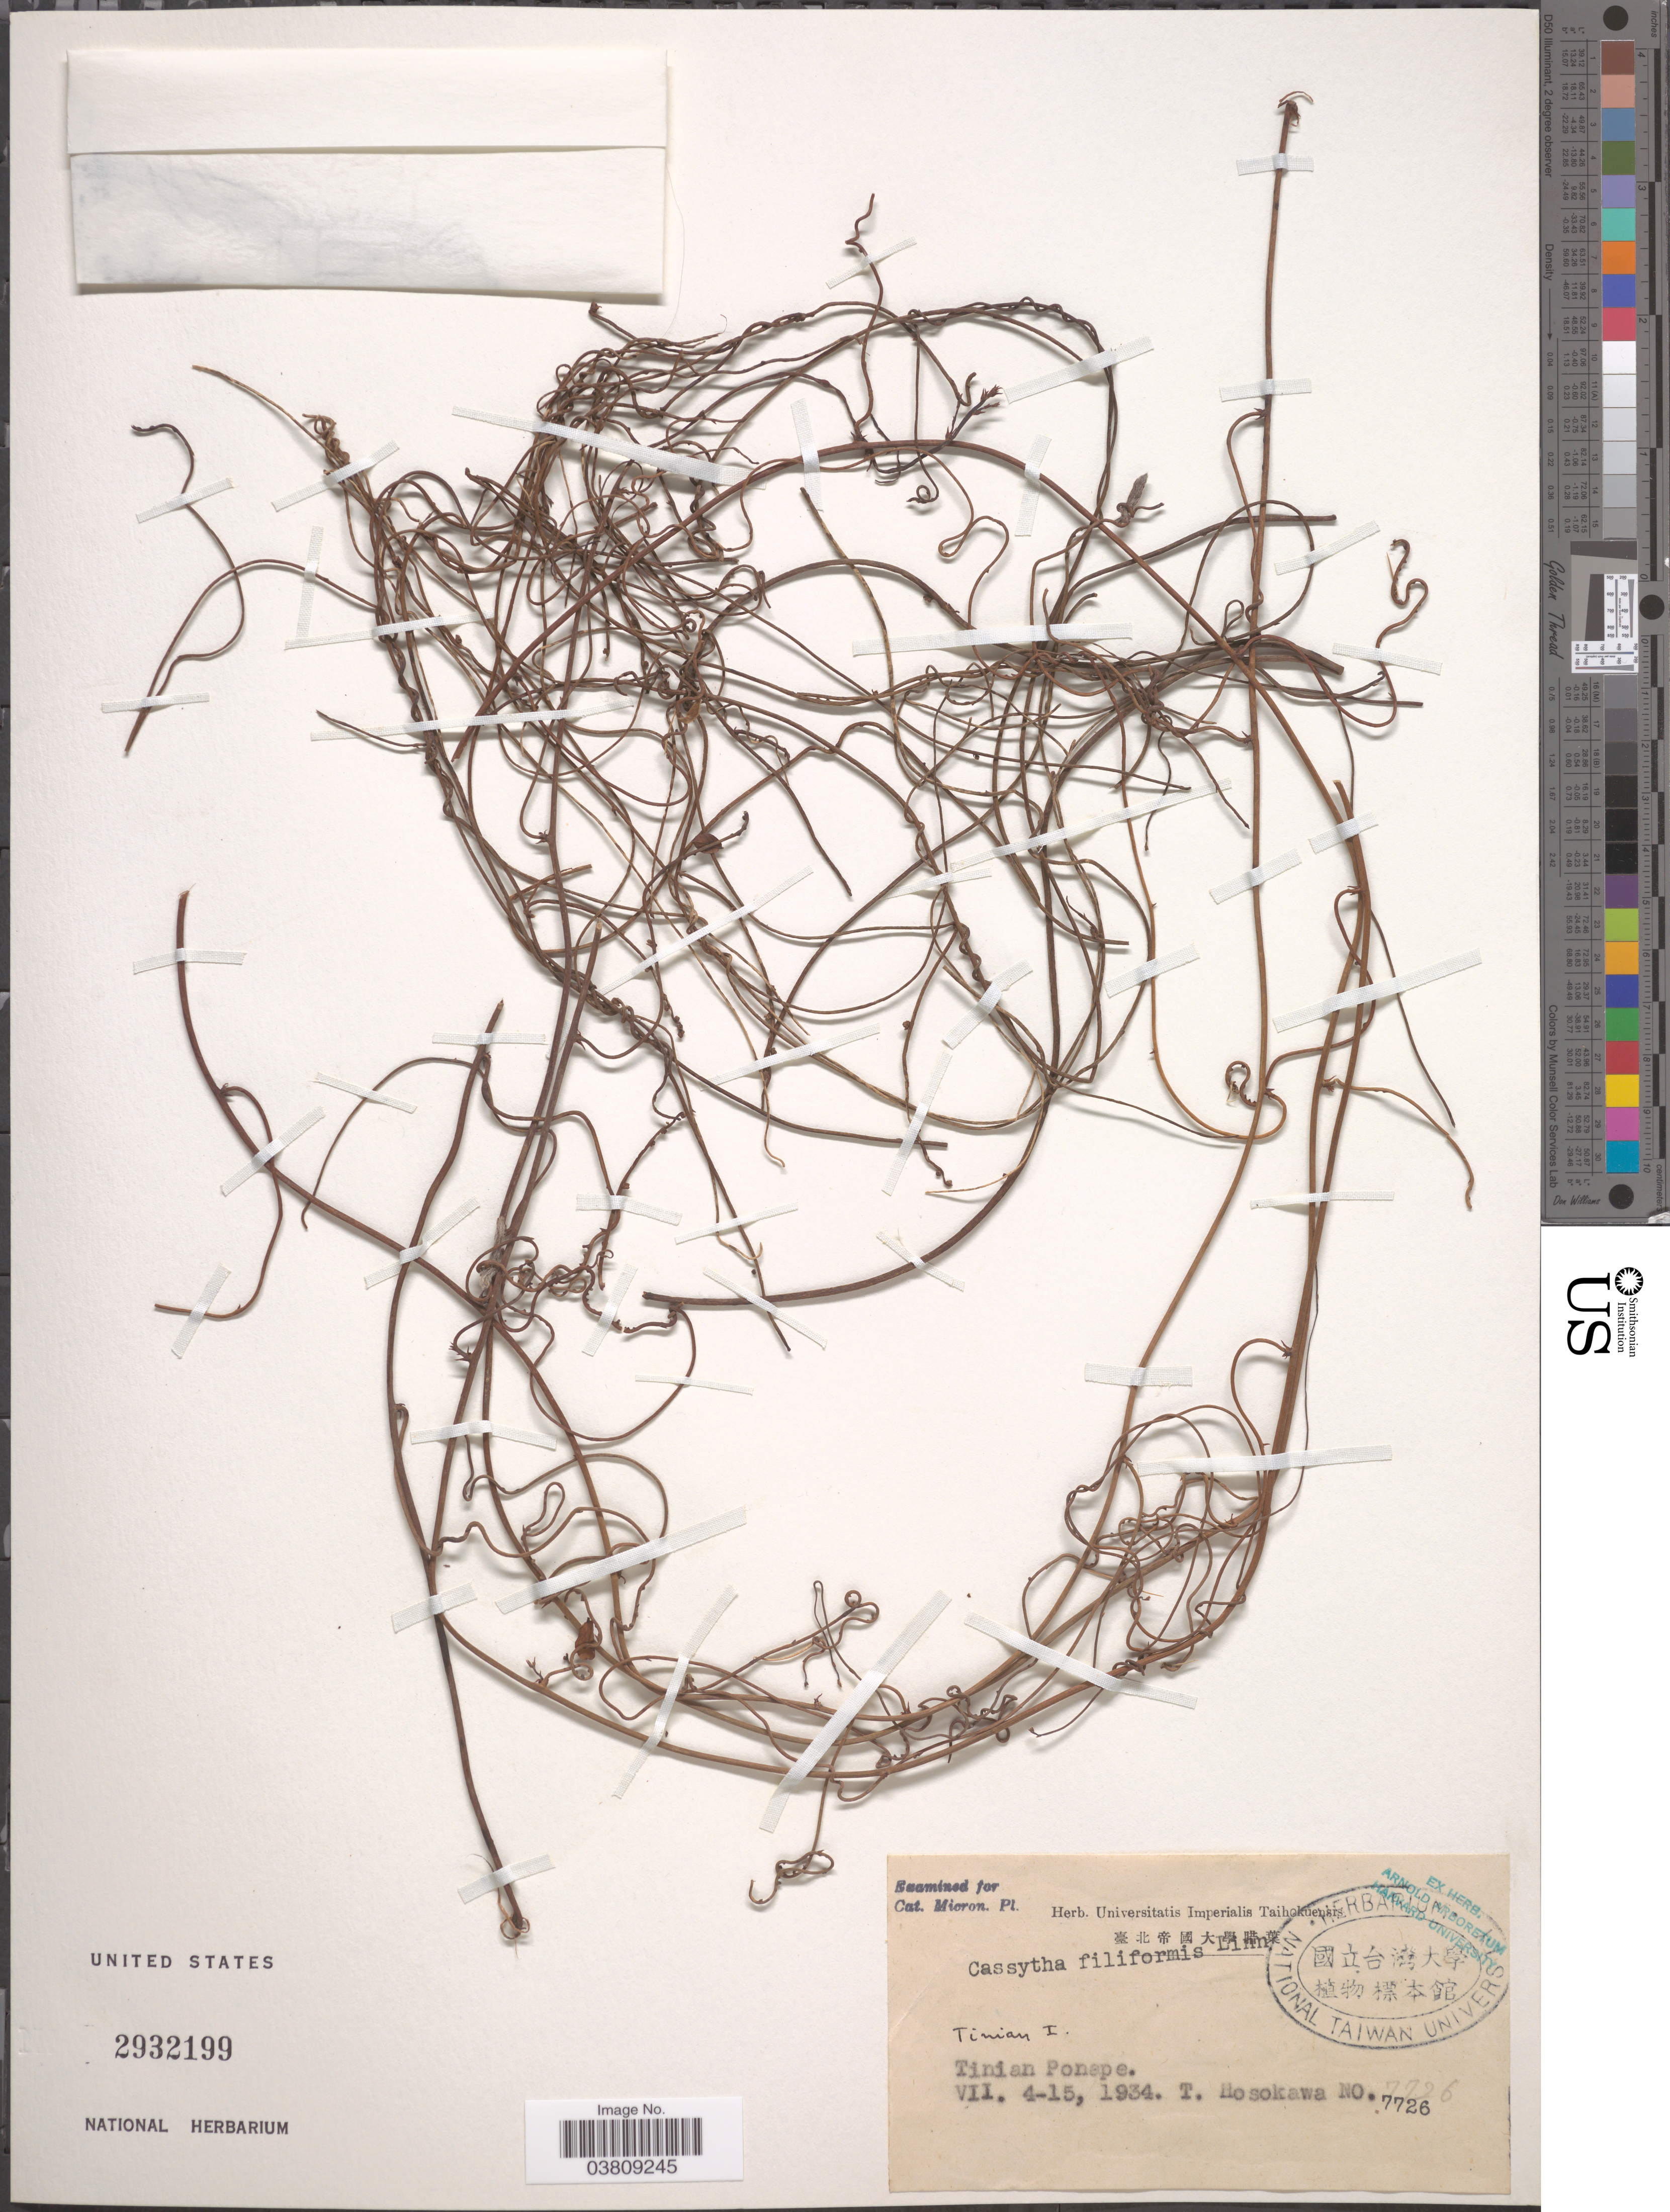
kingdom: Plantae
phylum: Tracheophyta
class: Magnoliopsida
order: Laurales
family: Lauraceae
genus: Cassytha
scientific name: Cassytha filiformis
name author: L.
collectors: T. Hosokawa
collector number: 7726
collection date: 1934-07-04/1934-07-15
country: Northern Mariana Islands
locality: Tinian I. Tinian Ponape.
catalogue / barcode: US 2932199